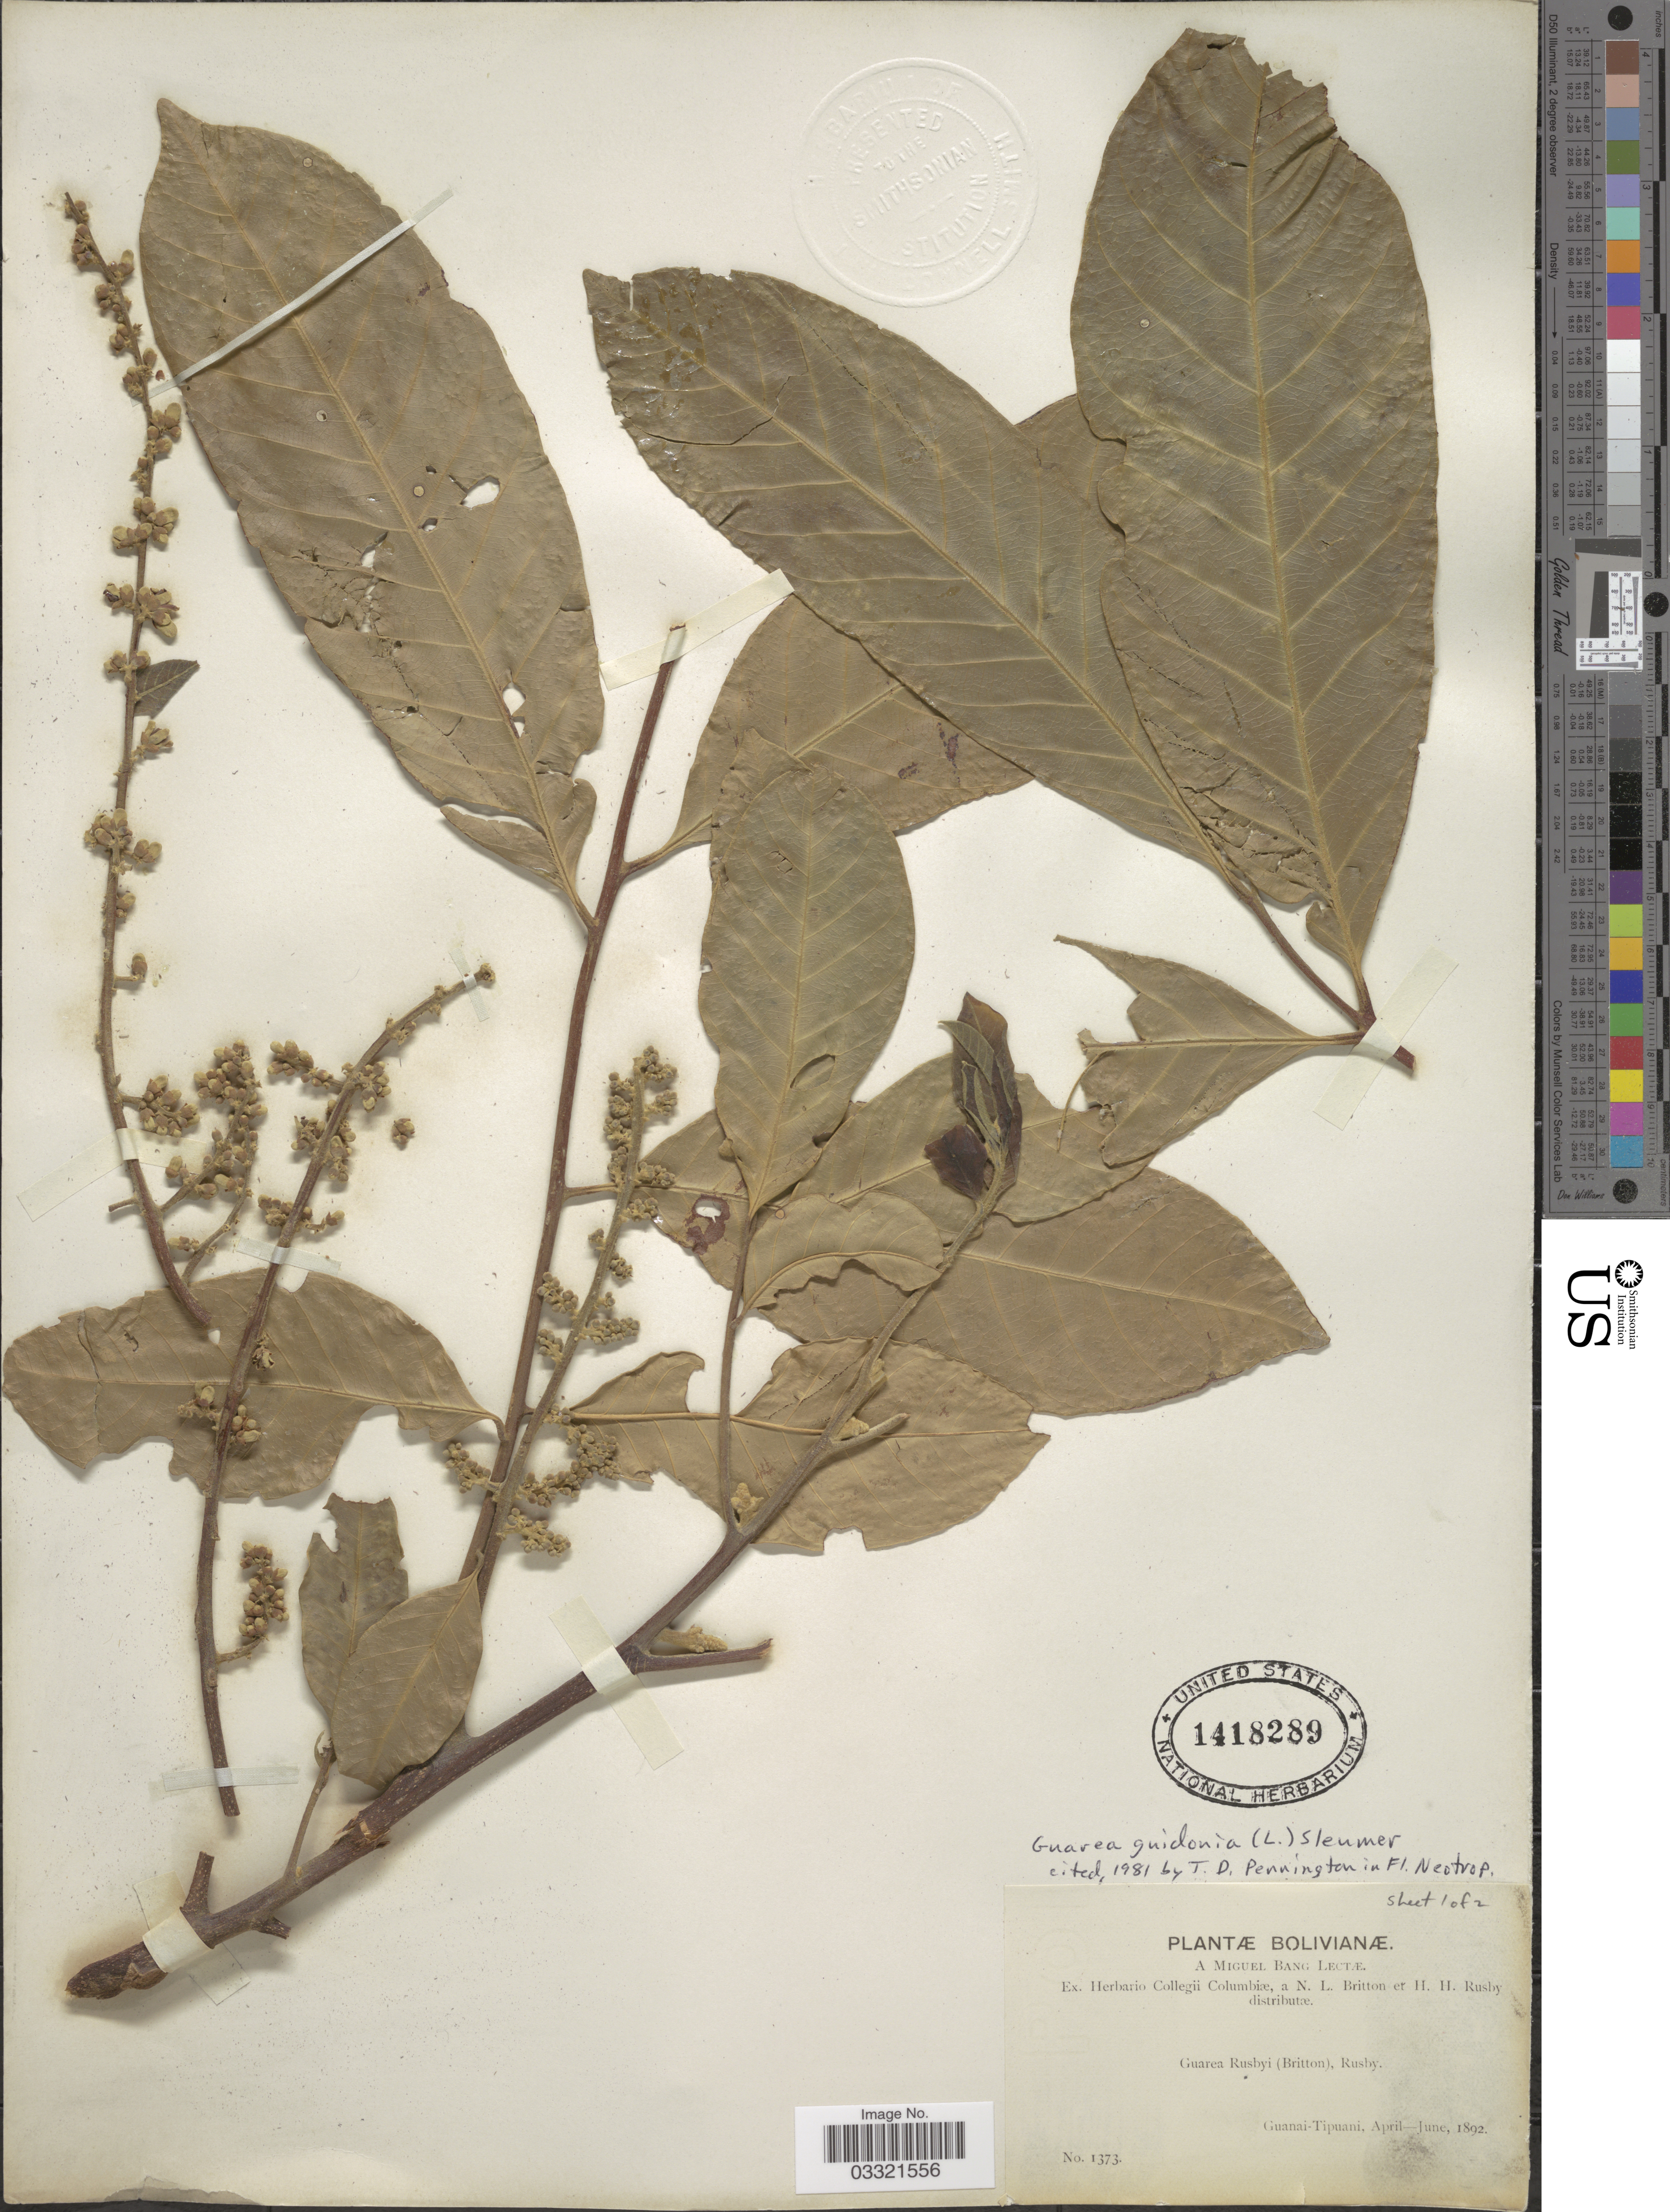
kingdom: Plantae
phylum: Tracheophyta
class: Magnoliopsida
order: Sapindales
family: Meliaceae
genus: Guarea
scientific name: Guarea guidonia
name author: (L.) Sleumer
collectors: M. Bang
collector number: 1373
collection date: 1892-04/1892-06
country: Bolivia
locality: Guanai-Tipuani.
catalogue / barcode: US 1418289